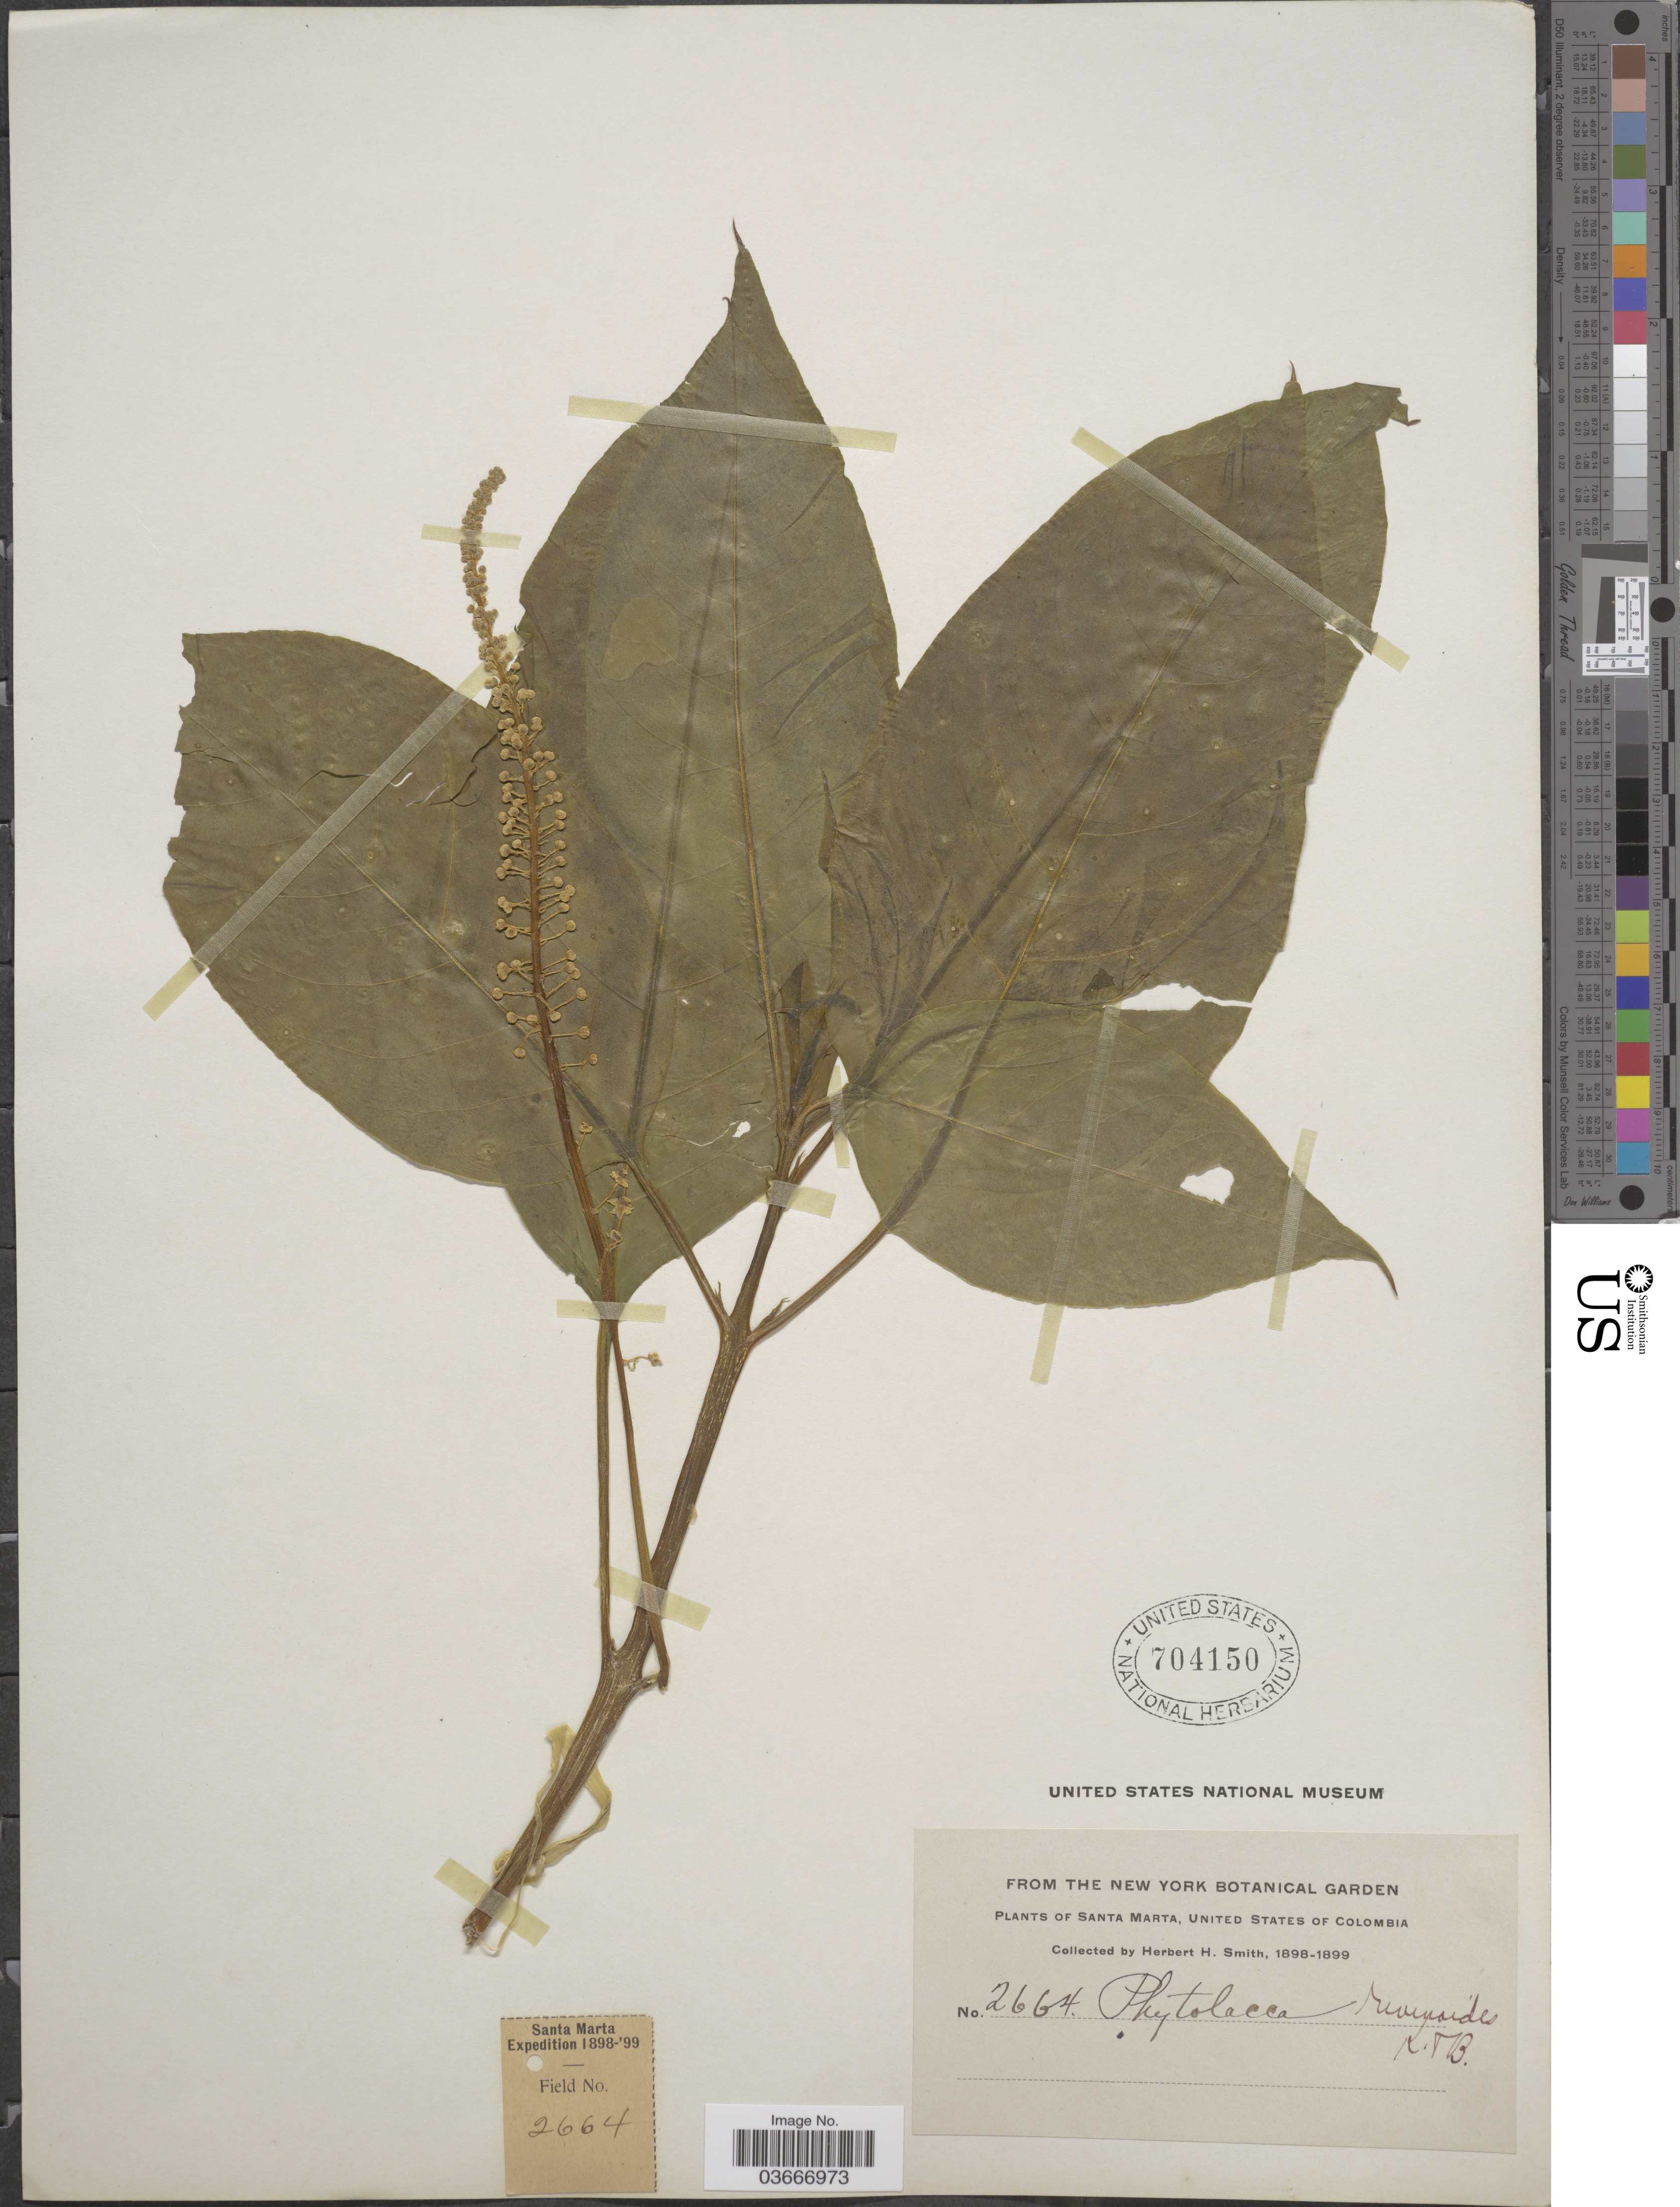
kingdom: Plantae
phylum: Tracheophyta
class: Magnoliopsida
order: Caryophyllales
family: Phytolaccaceae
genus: Phytolacca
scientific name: Phytolacca rivinoides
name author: Kunth & C.D. Bouché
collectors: Herbert H. Smith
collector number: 2664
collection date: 1898/1899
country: Colombia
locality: Santa Marta, United States of Colombia.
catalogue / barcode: US 704150